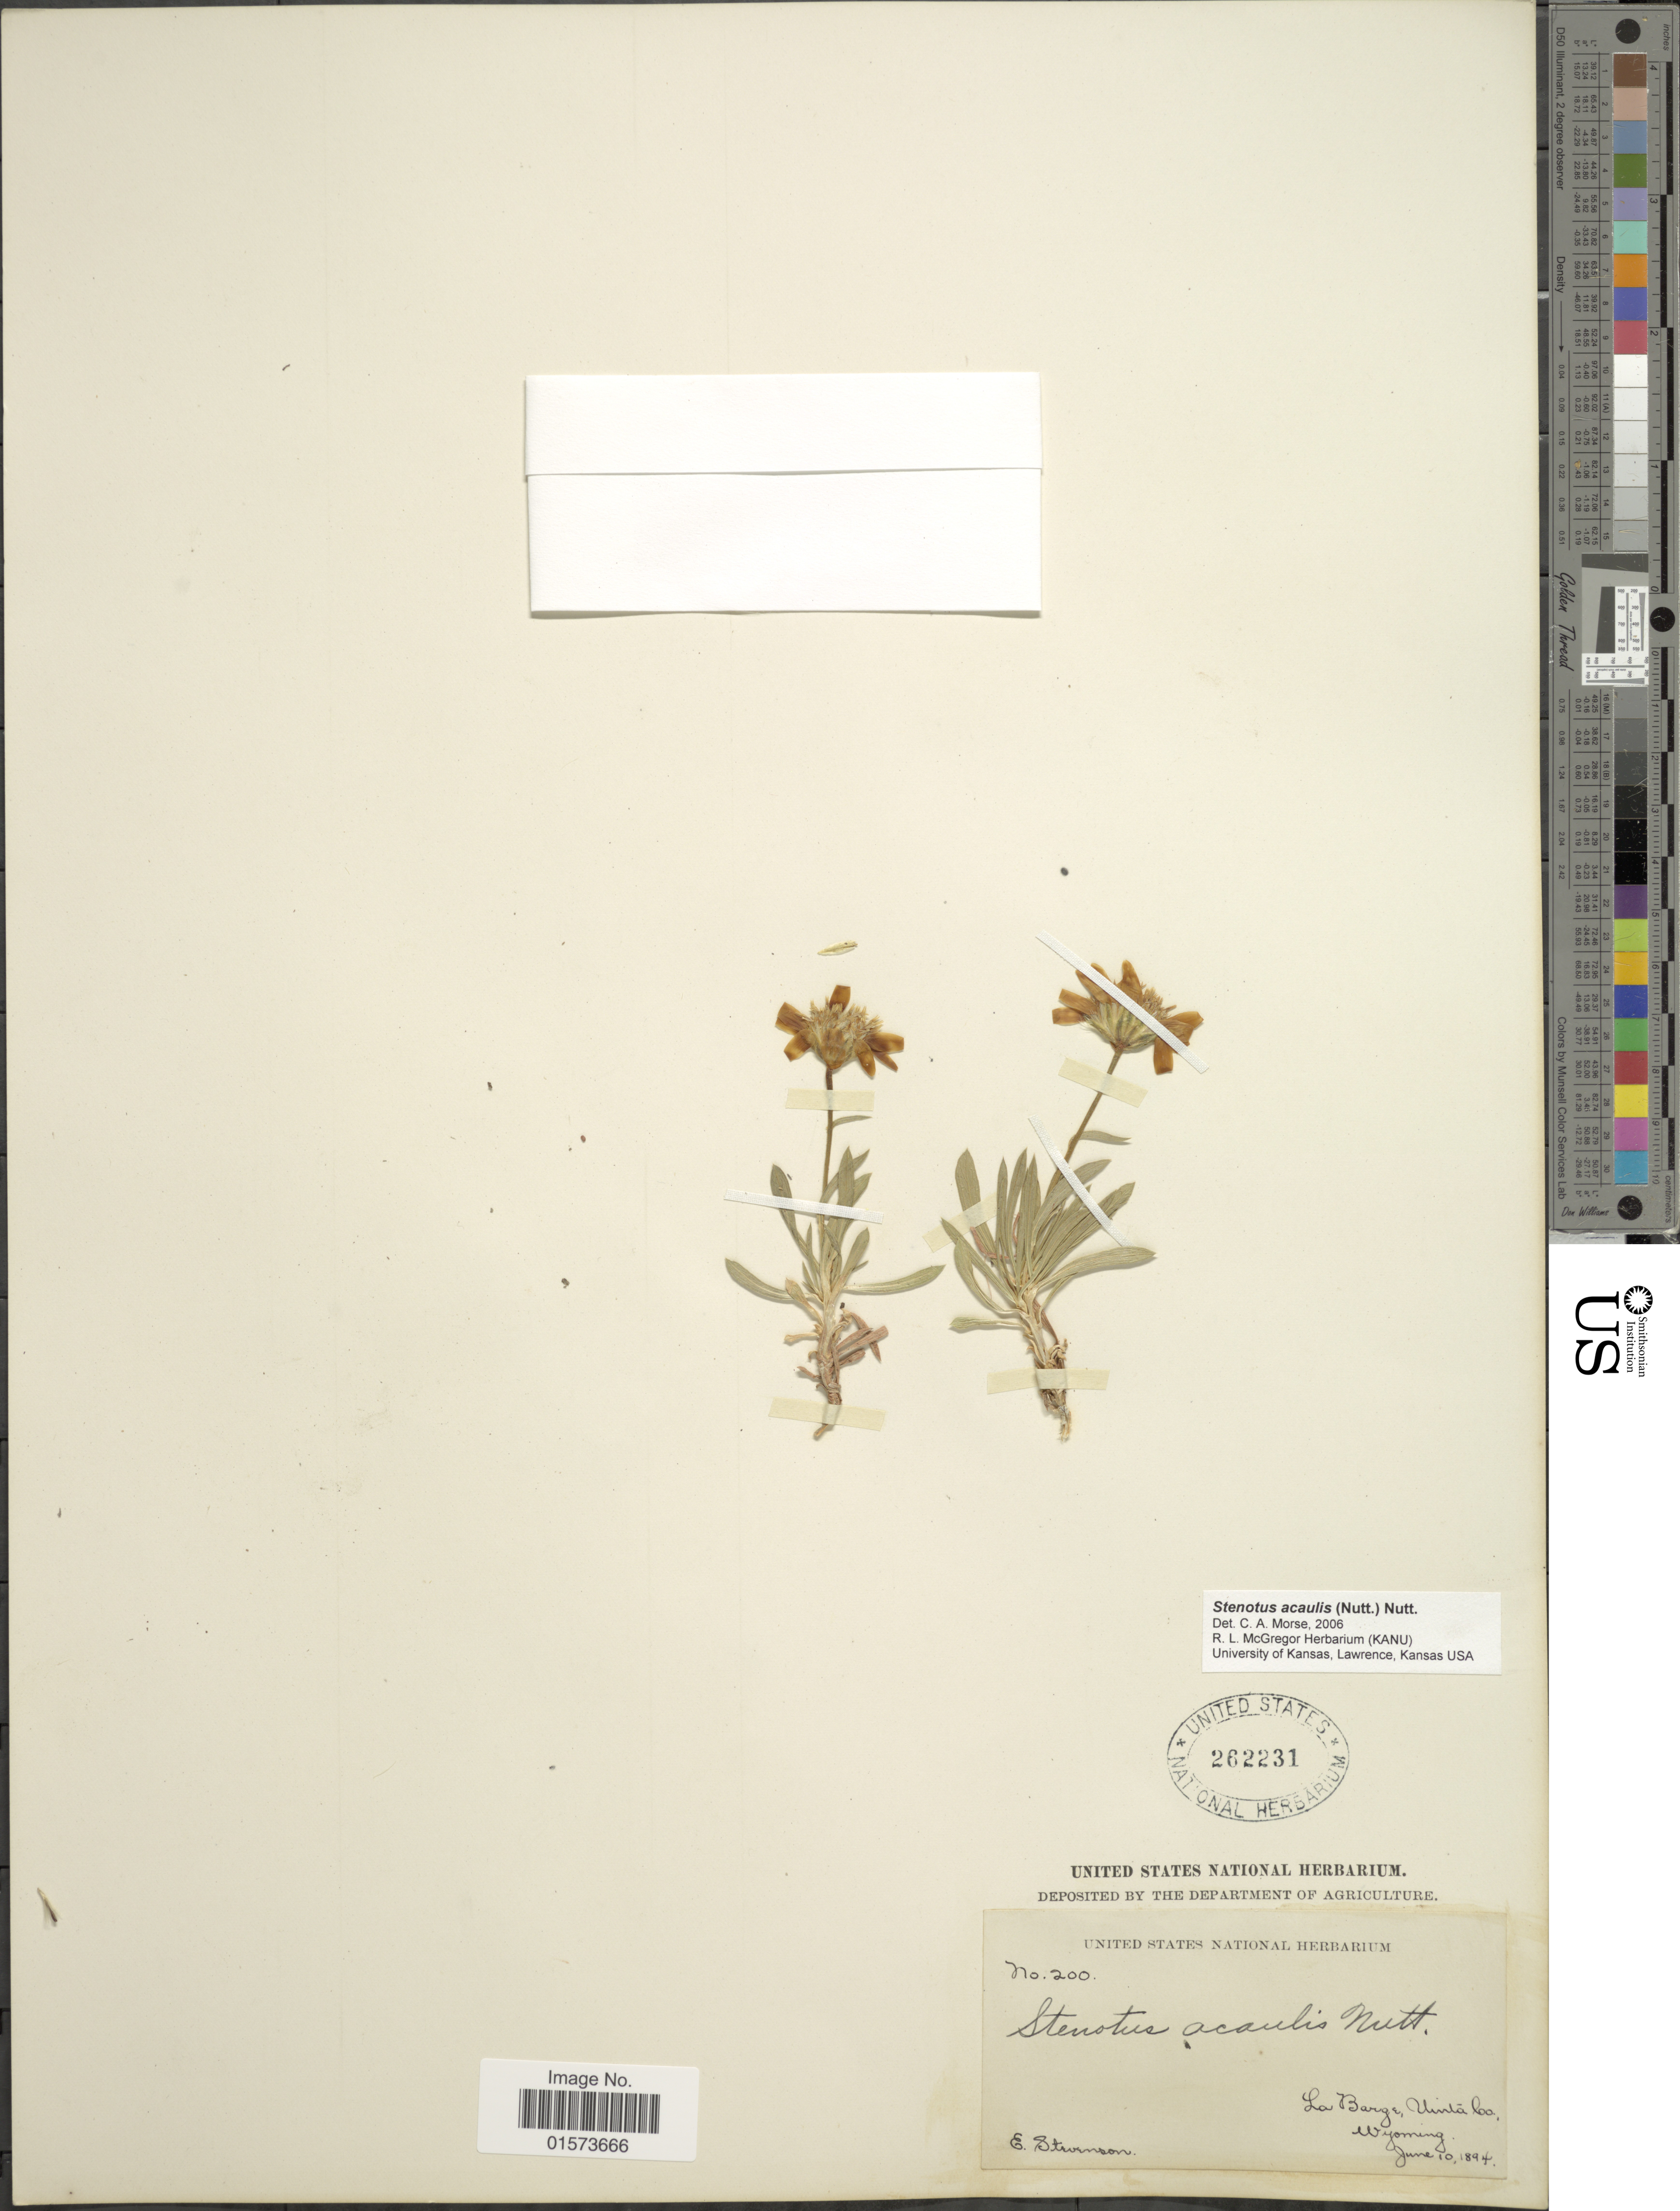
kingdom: Plantae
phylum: Tracheophyta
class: Magnoliopsida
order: Asterales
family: Asteraceae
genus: Stenotus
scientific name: Stenotus acaulis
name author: (Nutt.) Nutt.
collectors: E. Stevenson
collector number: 200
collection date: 1894-06-10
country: United States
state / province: Wyoming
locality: La Barge, Uinta Co.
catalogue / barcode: US 262231